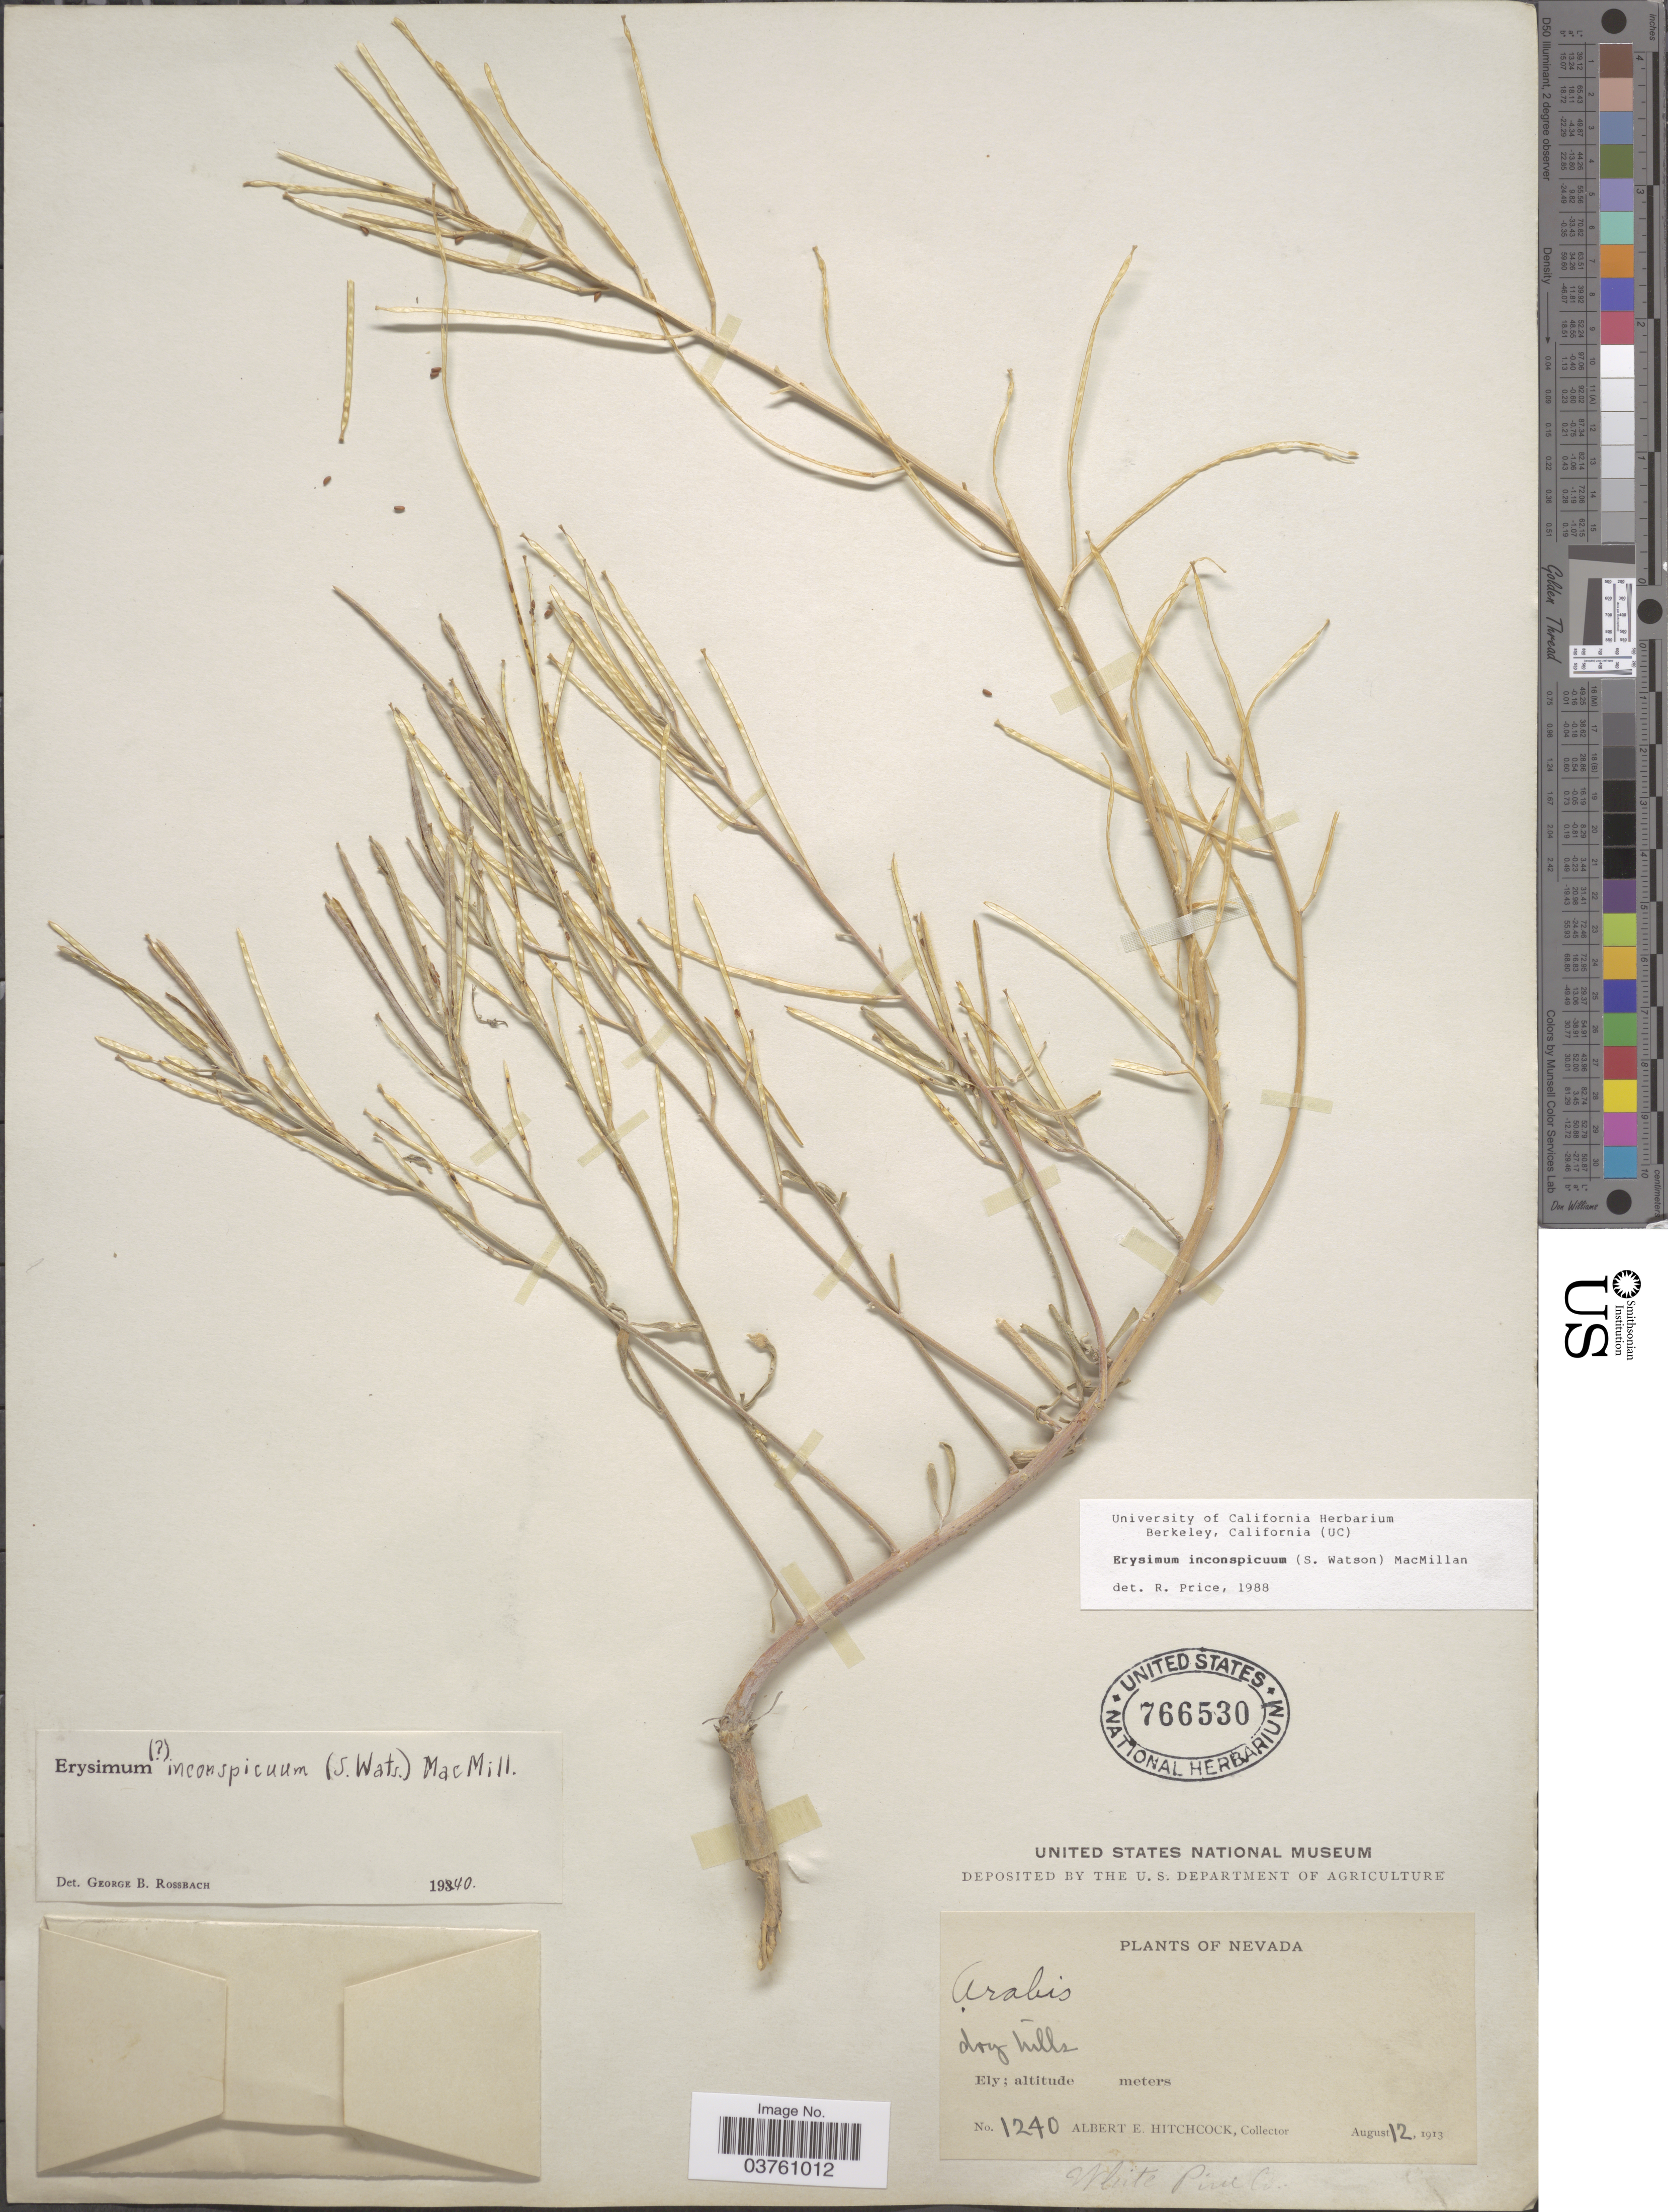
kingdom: Plantae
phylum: Tracheophyta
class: Magnoliopsida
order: Brassicales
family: Brassicaceae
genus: Erysimum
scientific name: Erysimum inconspicuum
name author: (S. Watson) MacMill.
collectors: A. Hitchcock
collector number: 1240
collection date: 1913-08-12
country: United States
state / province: Nevada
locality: White Pine Co.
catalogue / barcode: US 766530